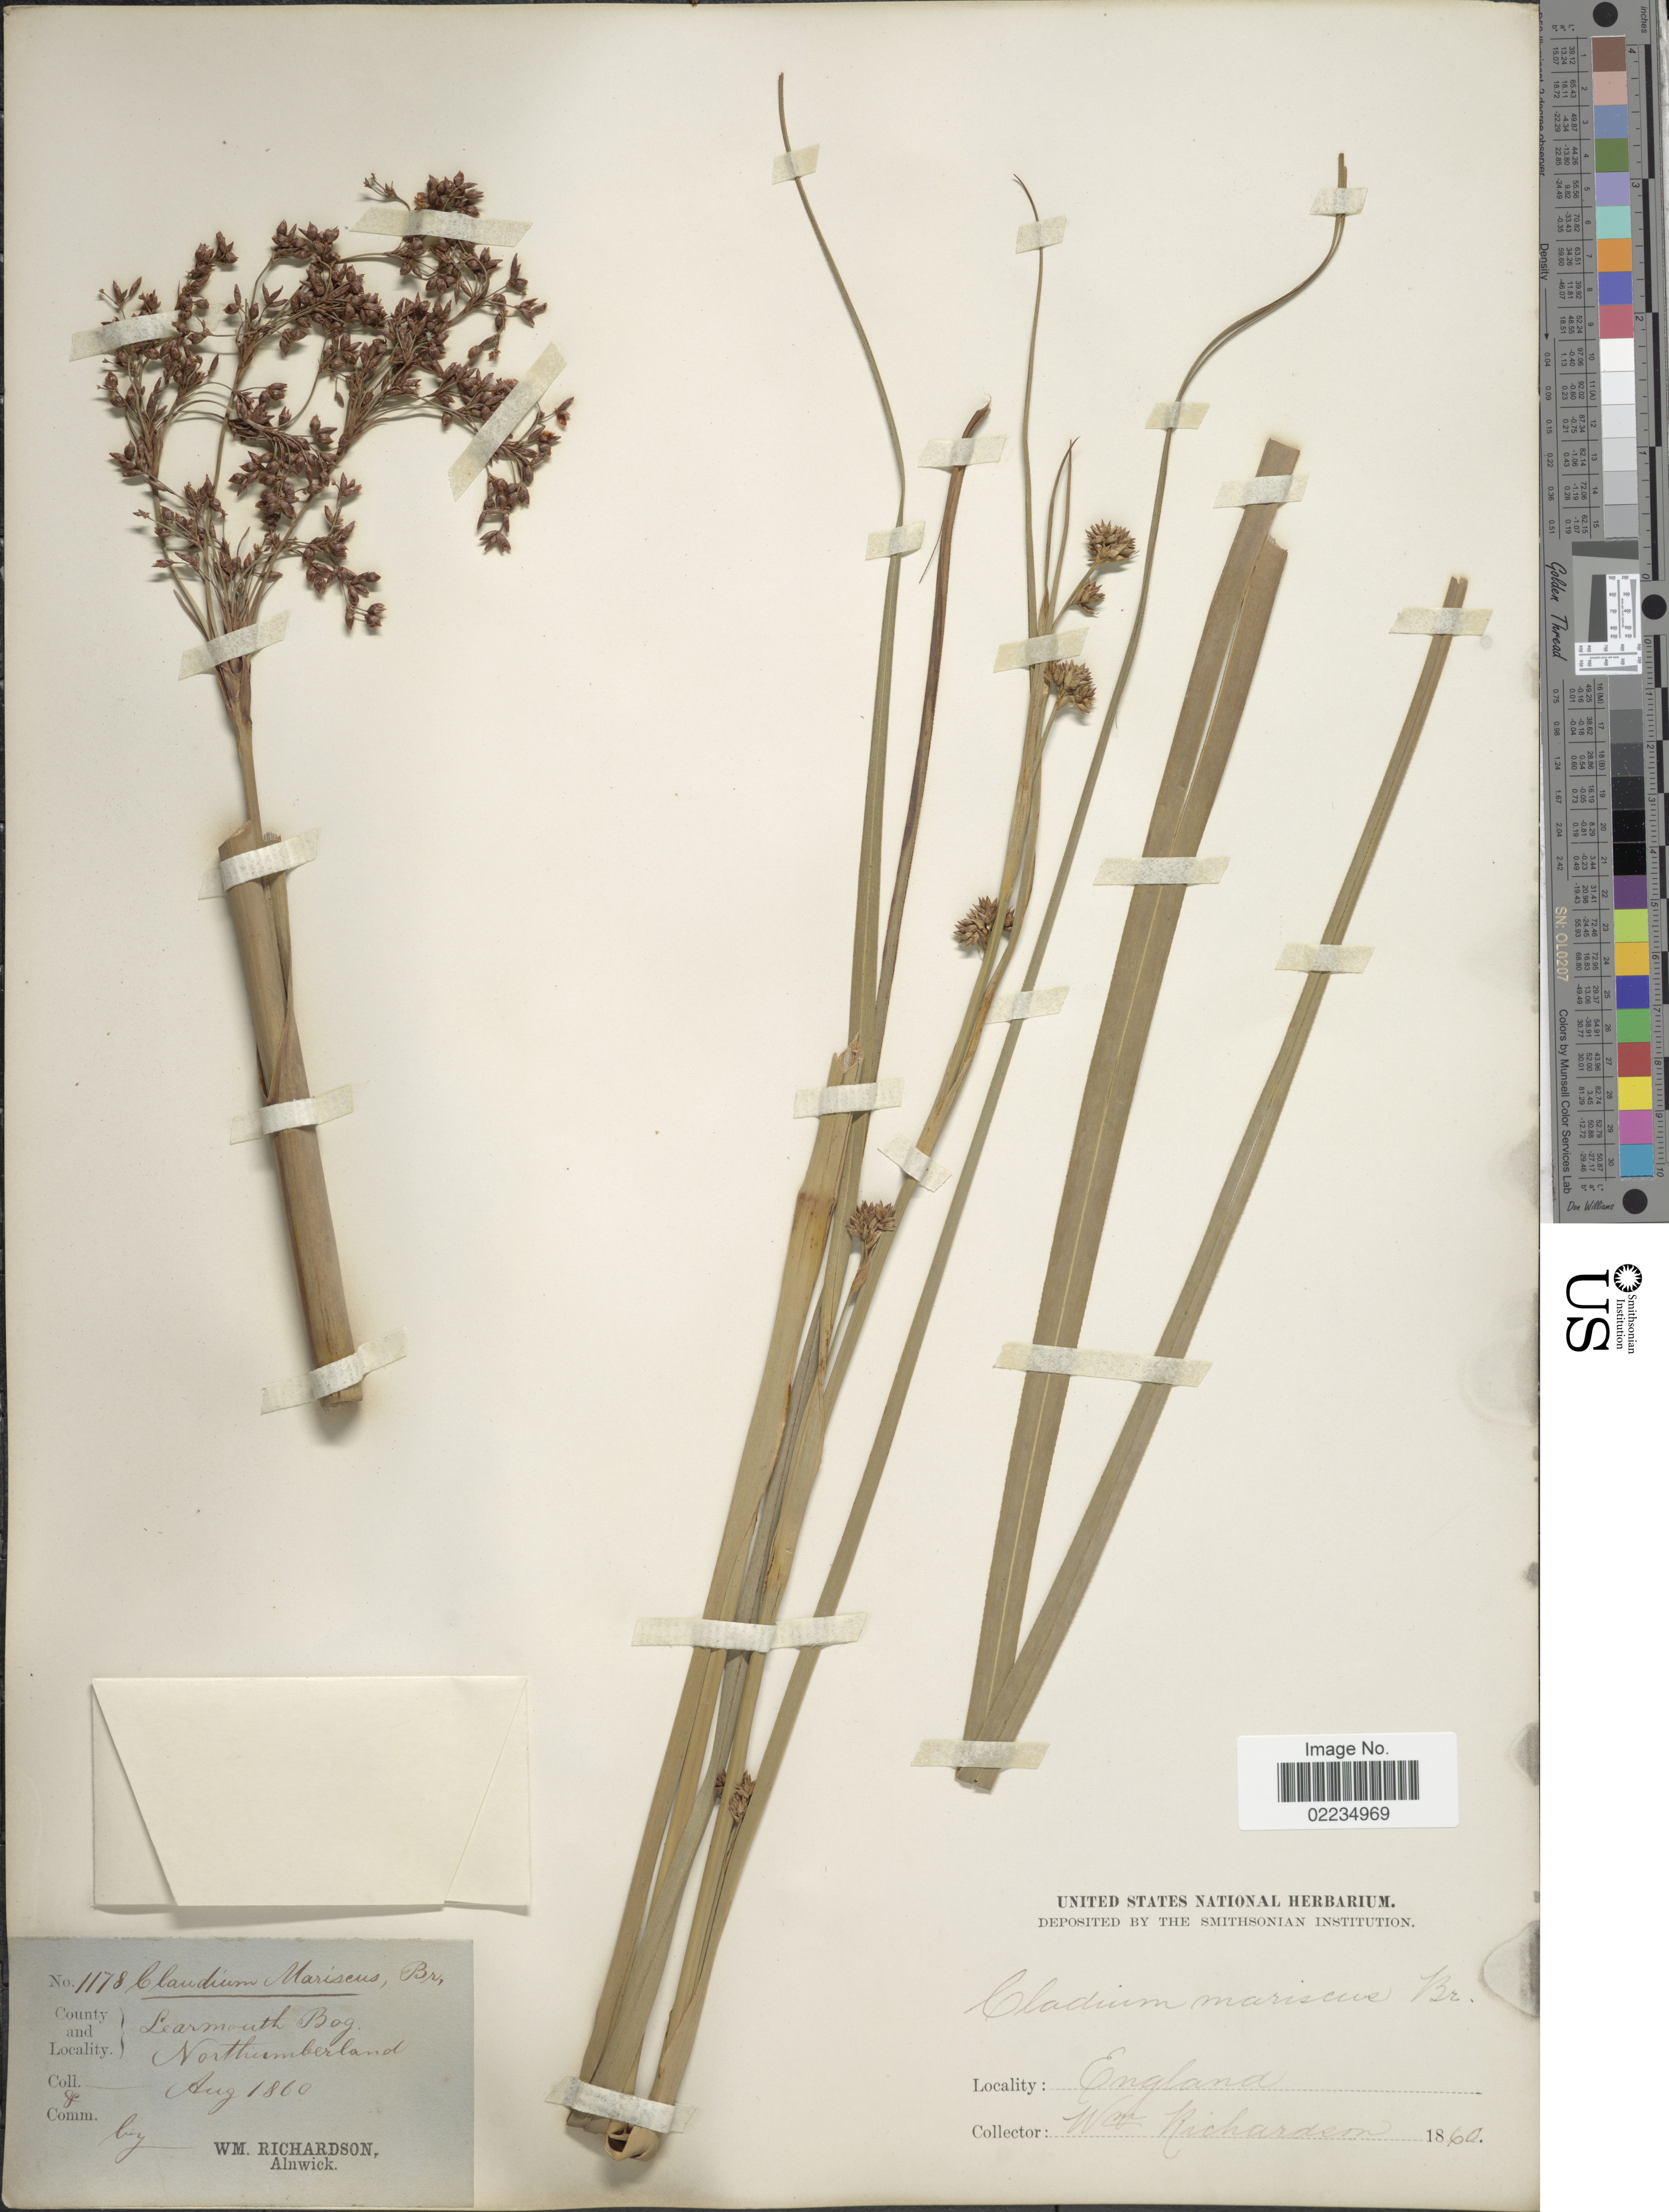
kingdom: Plantae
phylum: Tracheophyta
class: Liliopsida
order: Poales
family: Cyperaceae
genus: Cladium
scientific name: Cladium mariscus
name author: (L.) Pohl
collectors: W. N. Richardson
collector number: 1178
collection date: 1860-08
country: United Kingdom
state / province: England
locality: Learmouth Bog, Northumberland